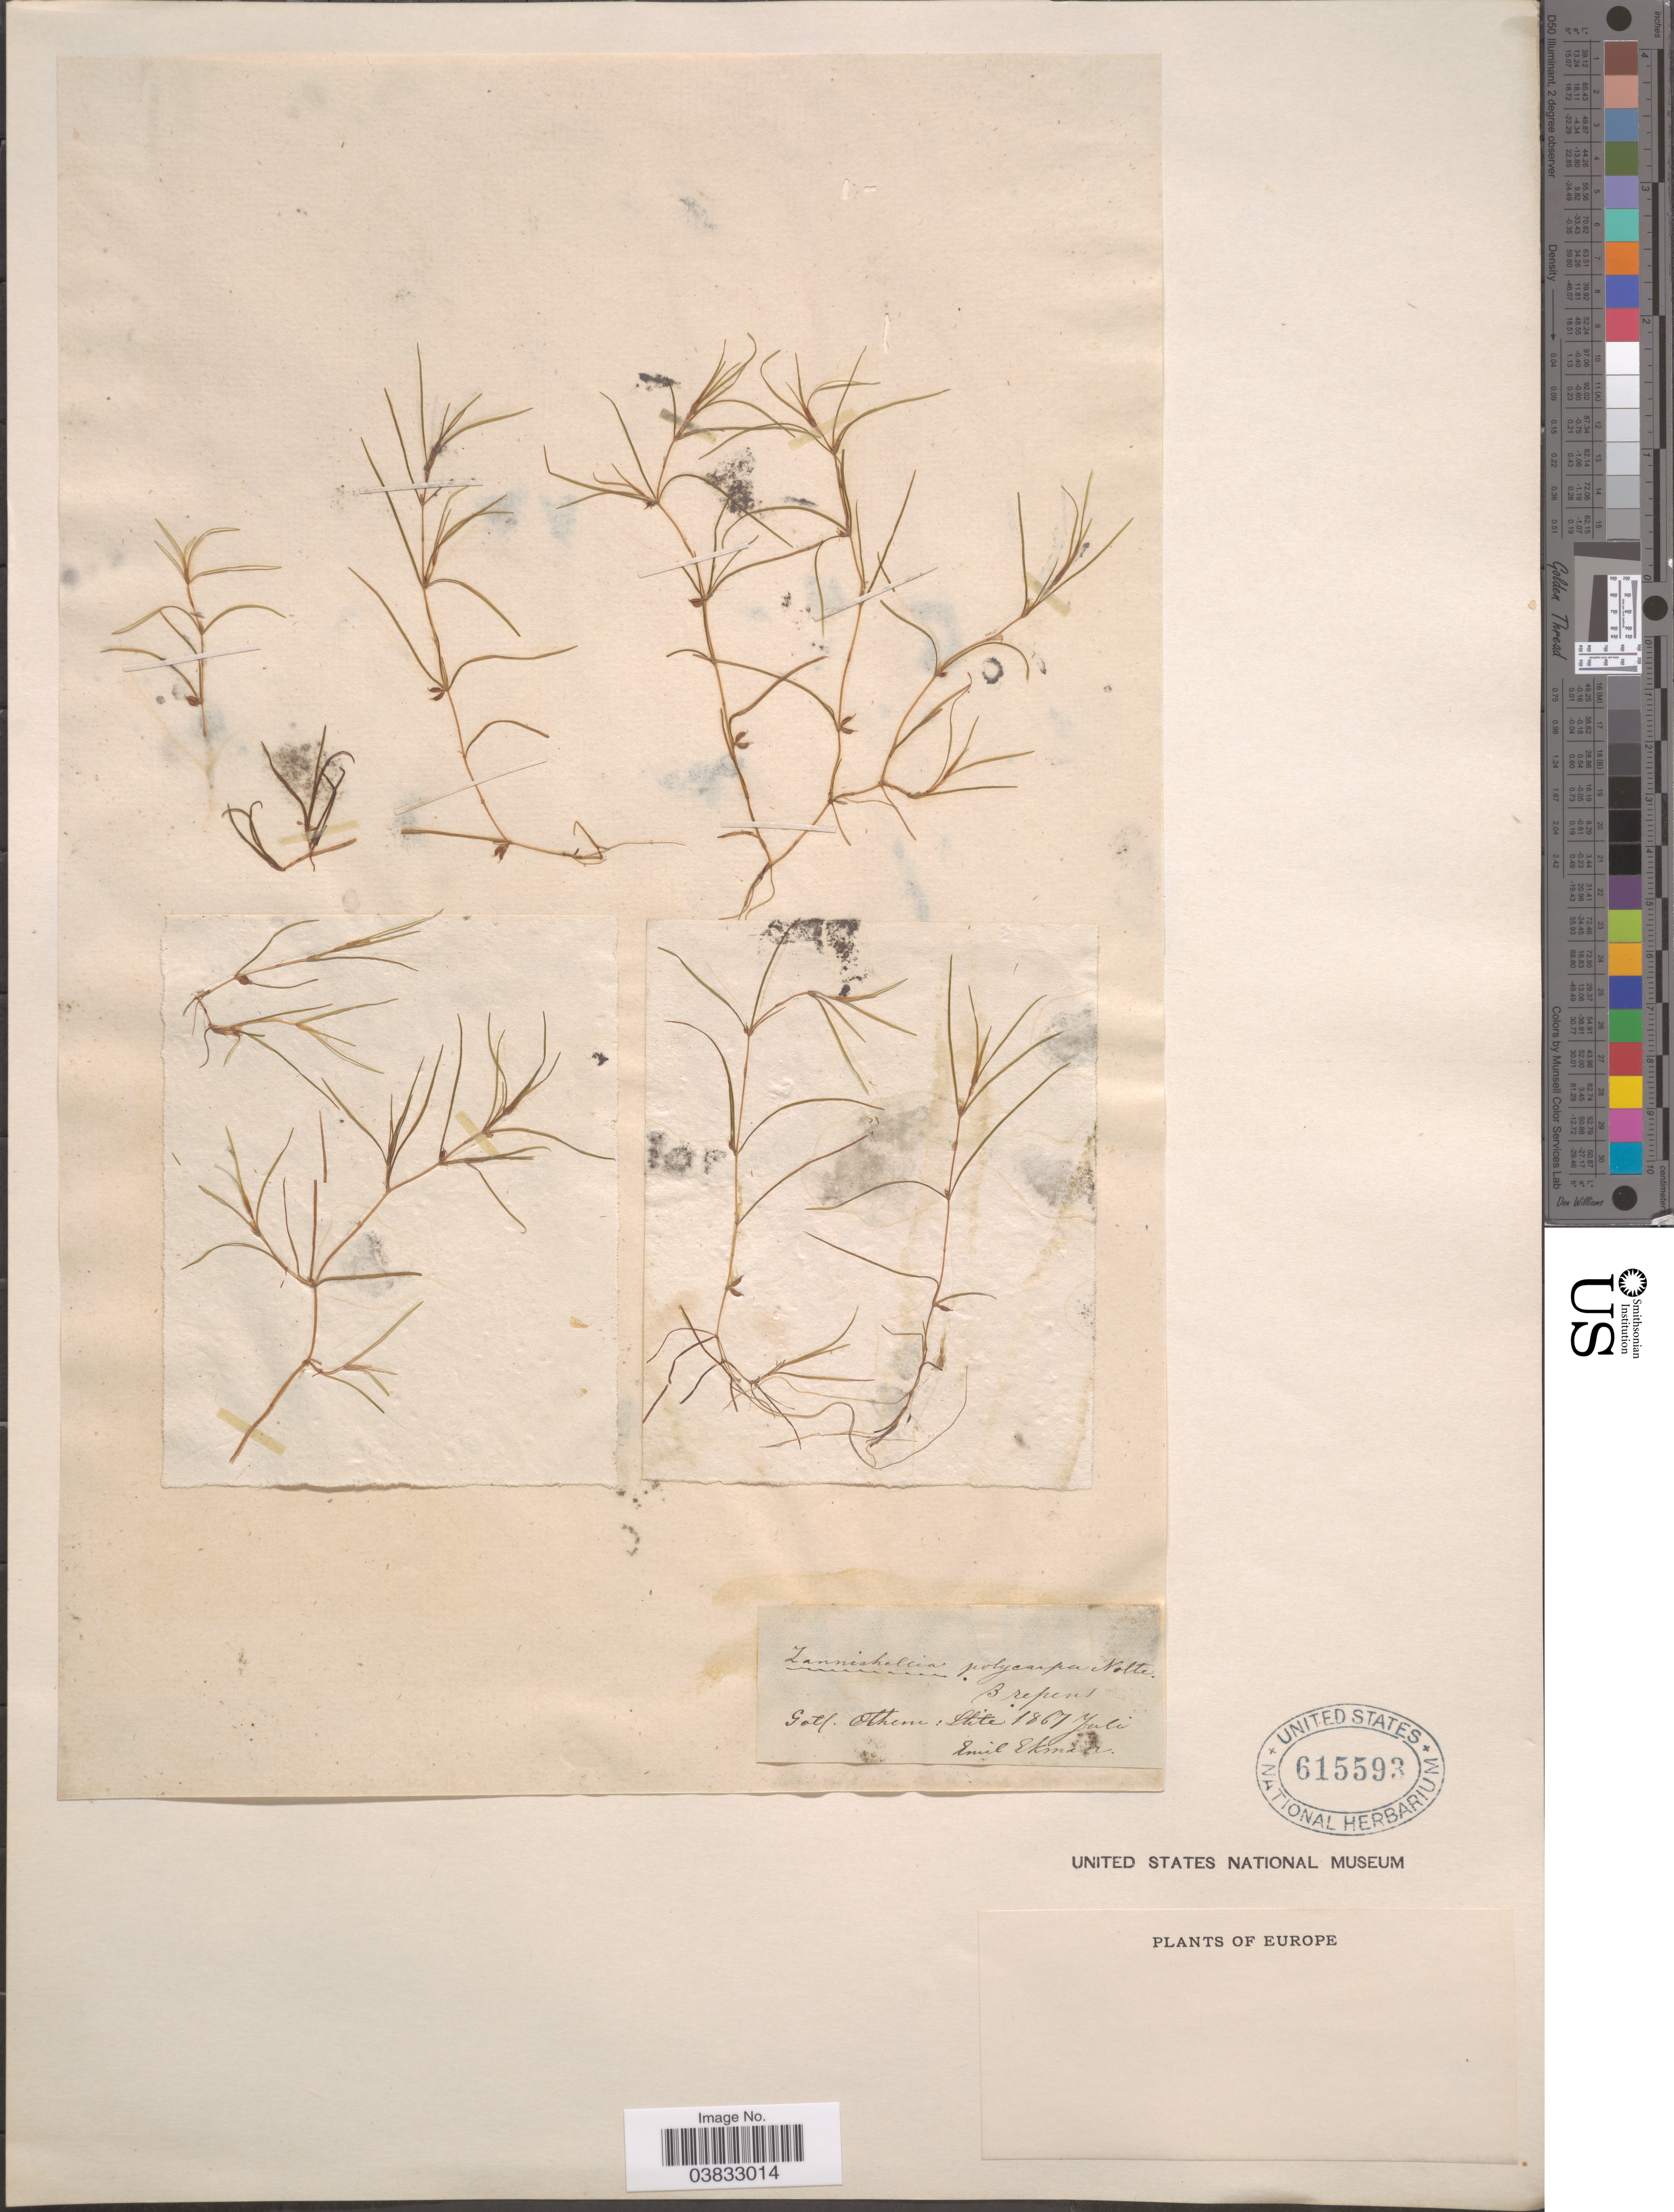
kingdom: Plantae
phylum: Tracheophyta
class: Liliopsida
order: Alismatales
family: Potamogetonaceae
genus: Zannichellia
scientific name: Zannichellia polycarpa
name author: Nolte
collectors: E. Ekman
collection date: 1867-07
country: Sweden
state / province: Gotland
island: Gotland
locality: Othem: Stilte.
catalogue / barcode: US 615593